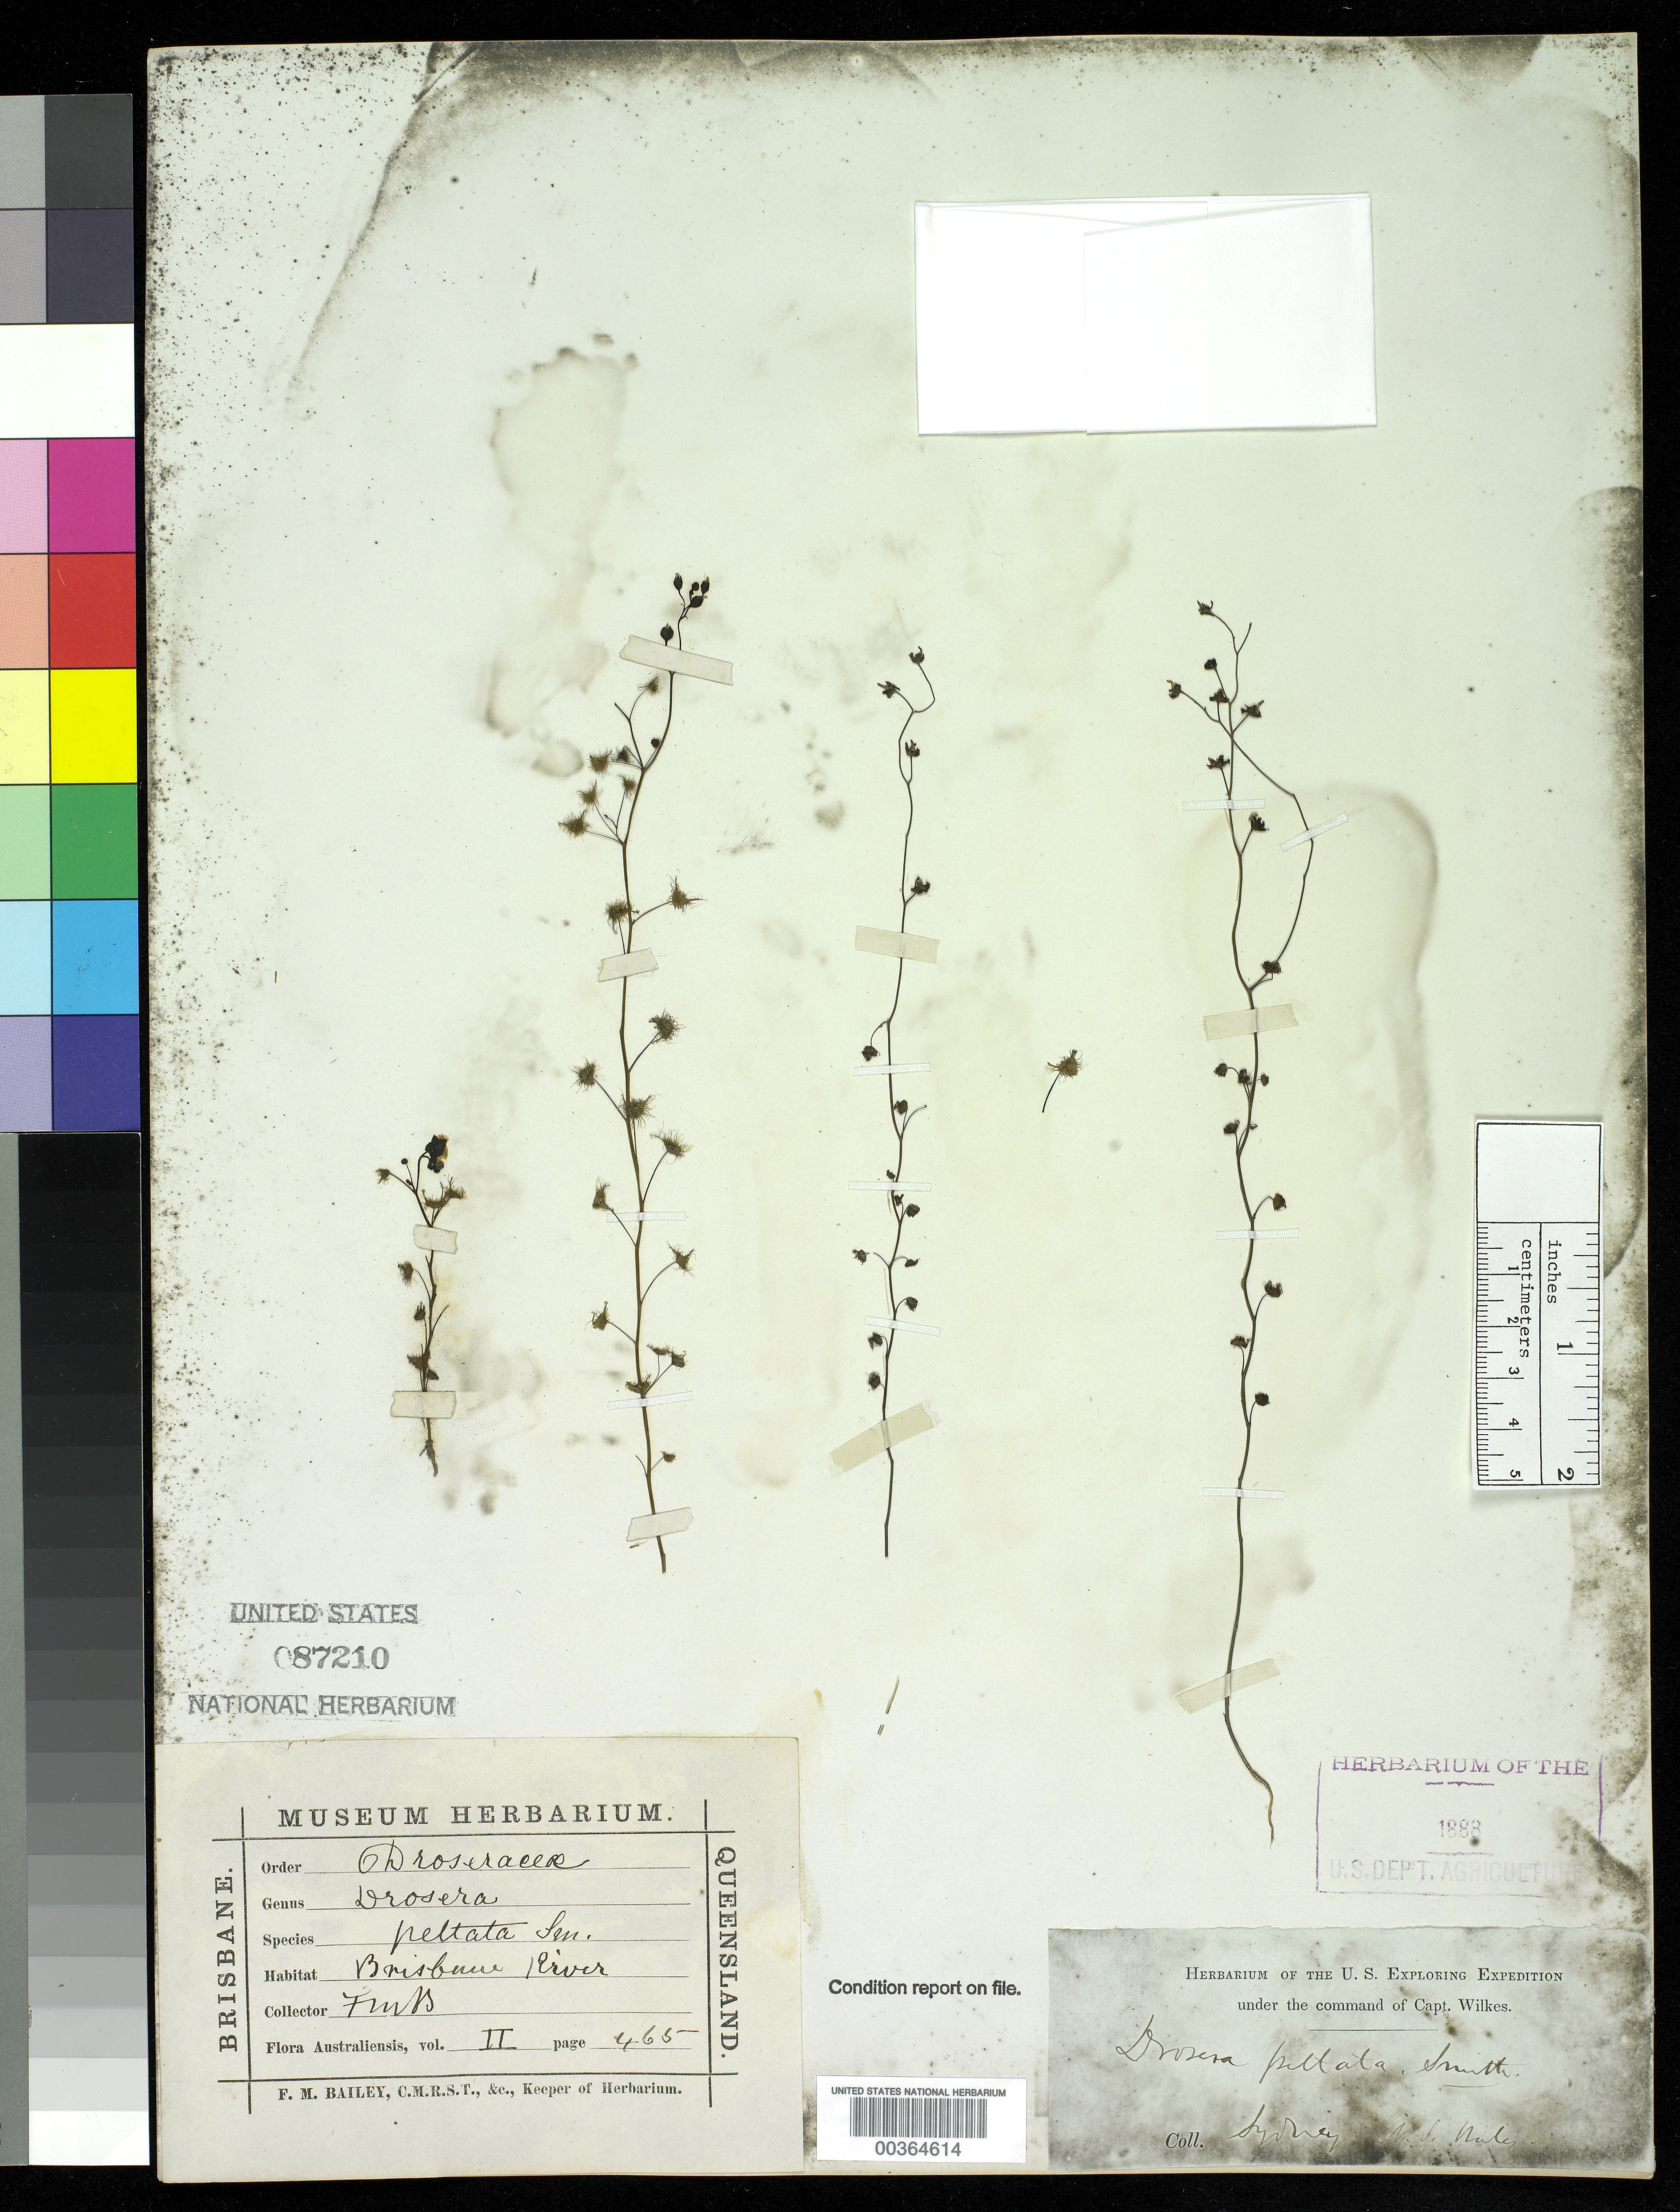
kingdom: Plantae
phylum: Tracheophyta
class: Magnoliopsida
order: Caryophyllales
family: Droseraceae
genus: Drosera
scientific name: Drosera peltata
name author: Sm. ex Willd.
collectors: -. Fink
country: Australia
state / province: Queensland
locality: Brisbane river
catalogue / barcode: US 87210